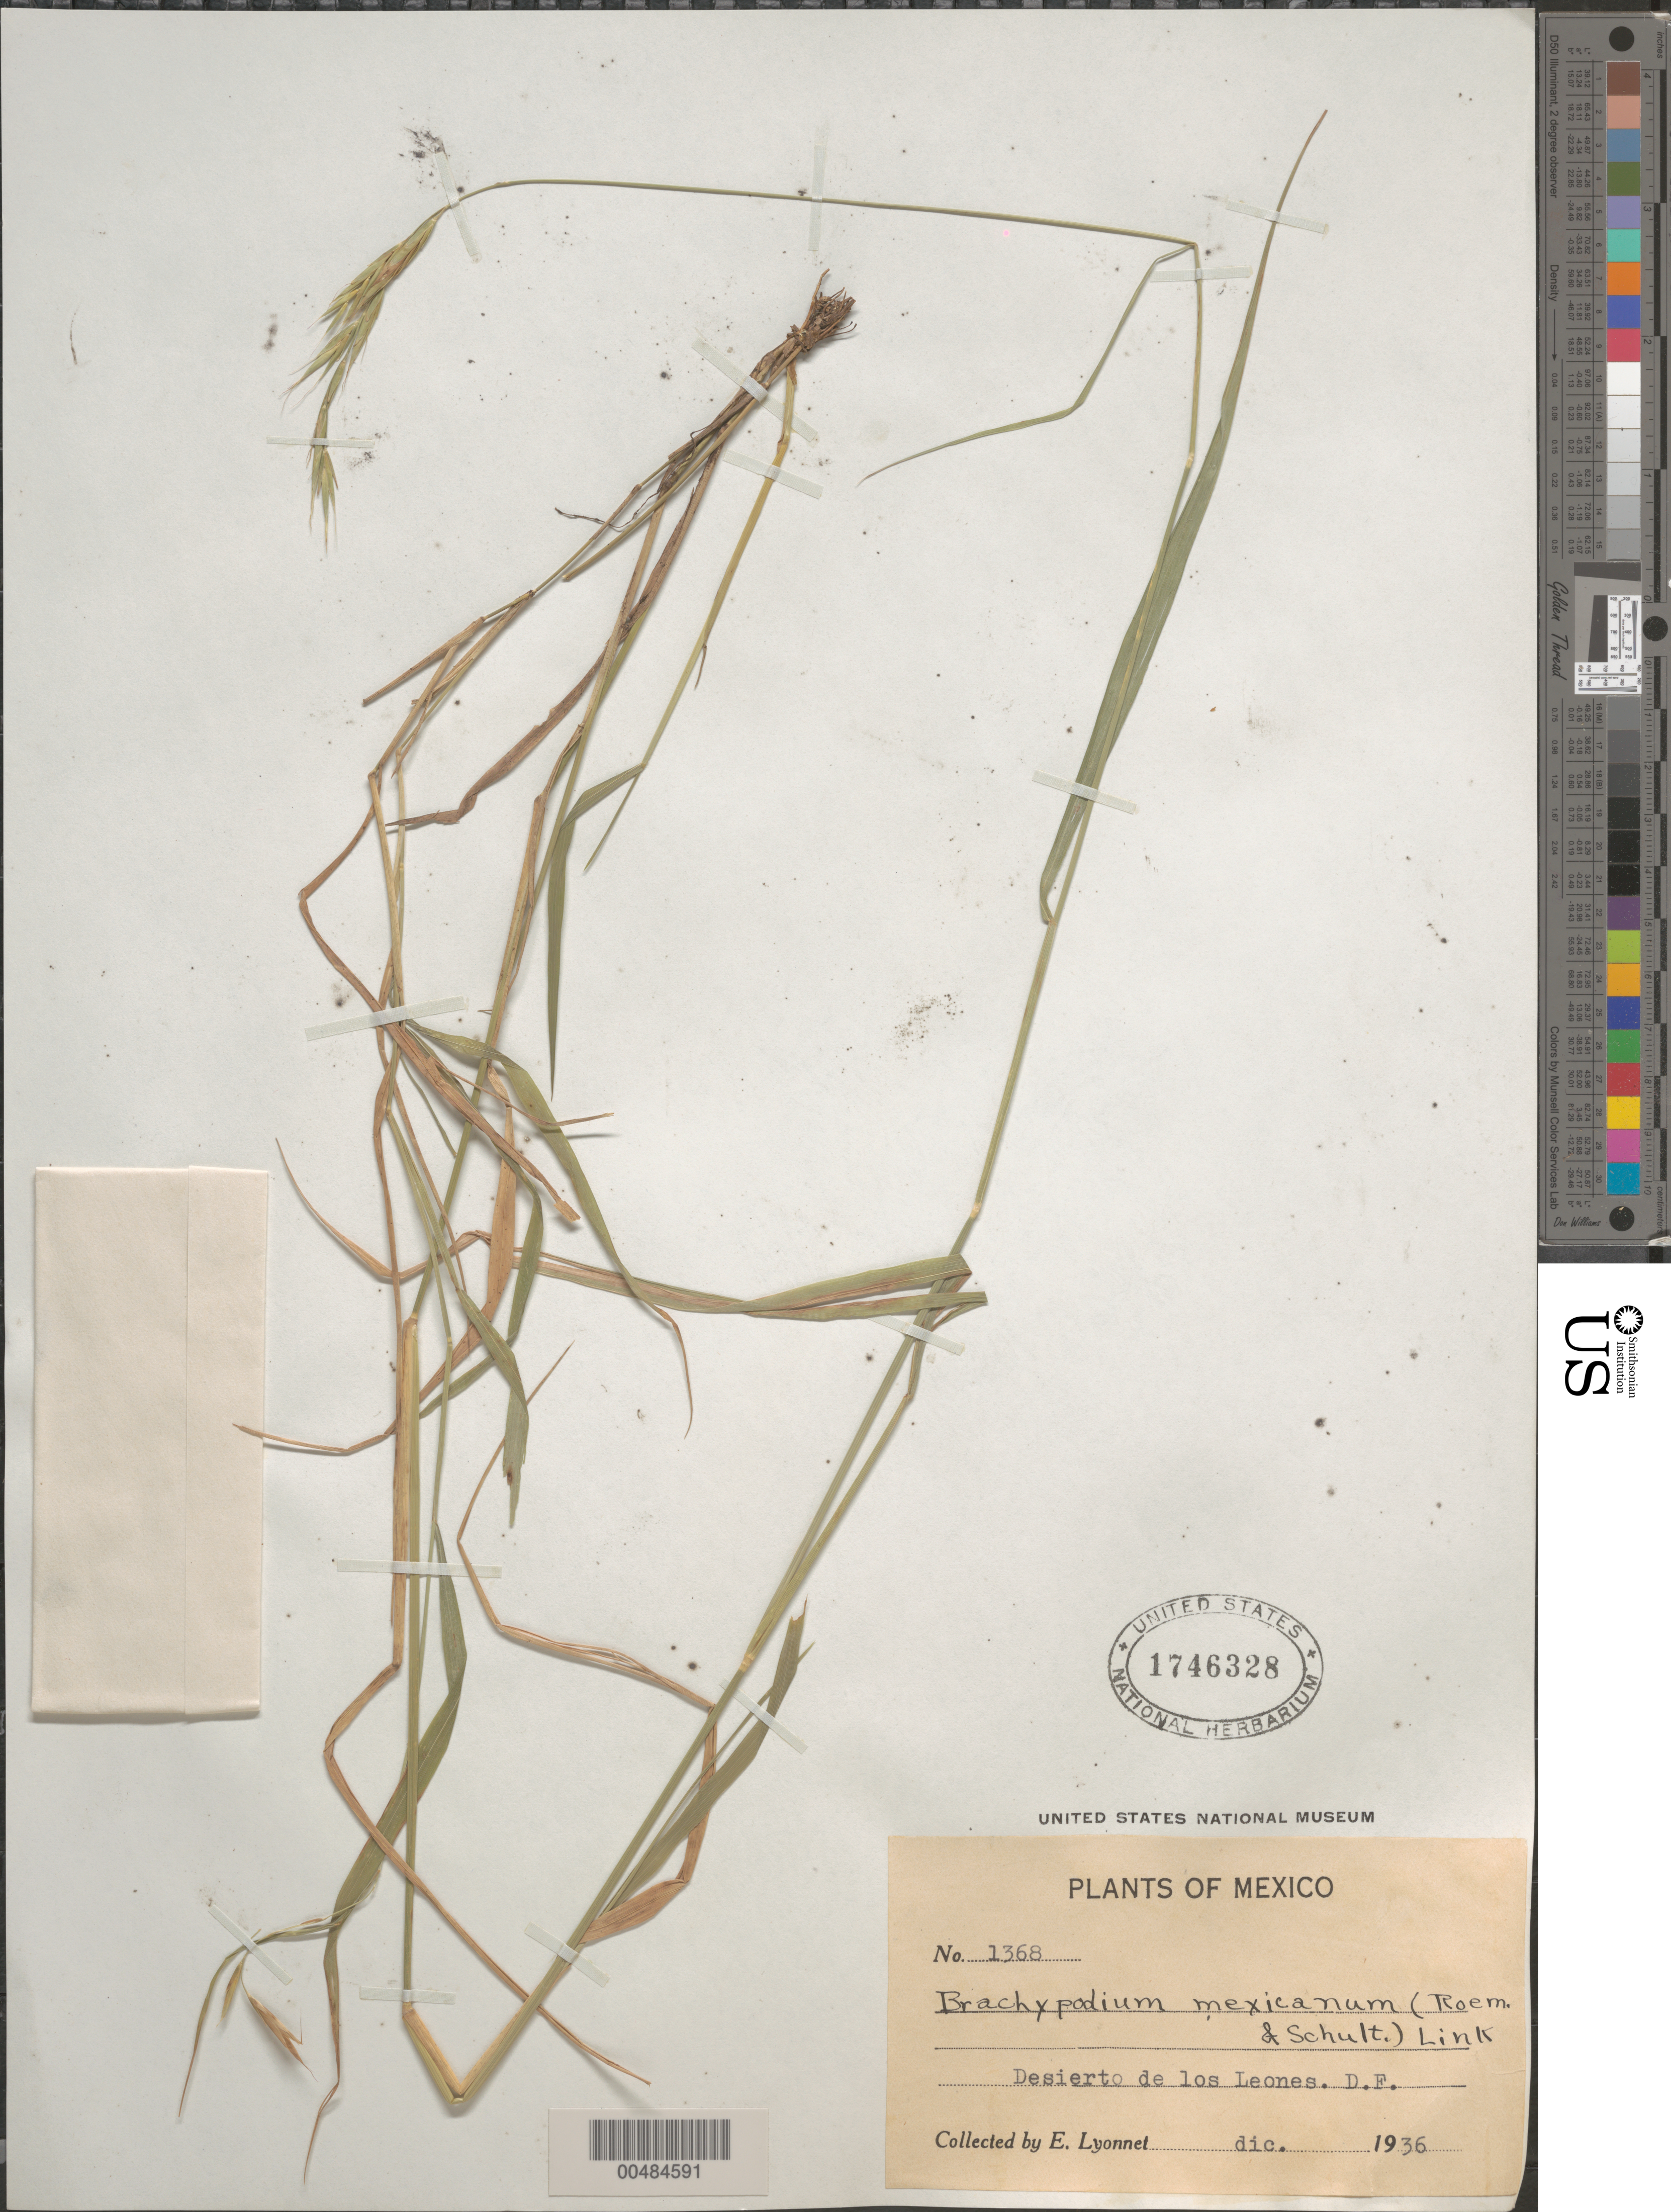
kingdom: Plantae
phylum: Tracheophyta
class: Liliopsida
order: Poales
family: Poaceae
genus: Brachypodium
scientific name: Brachypodium mexicanum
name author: (Roem. & Schult.) Link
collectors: Bro. E. Lyonnet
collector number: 1368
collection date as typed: Dec 1936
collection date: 1936-12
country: Mexico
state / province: Distrito Federal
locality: Desierto de Los Leones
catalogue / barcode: US 1746328